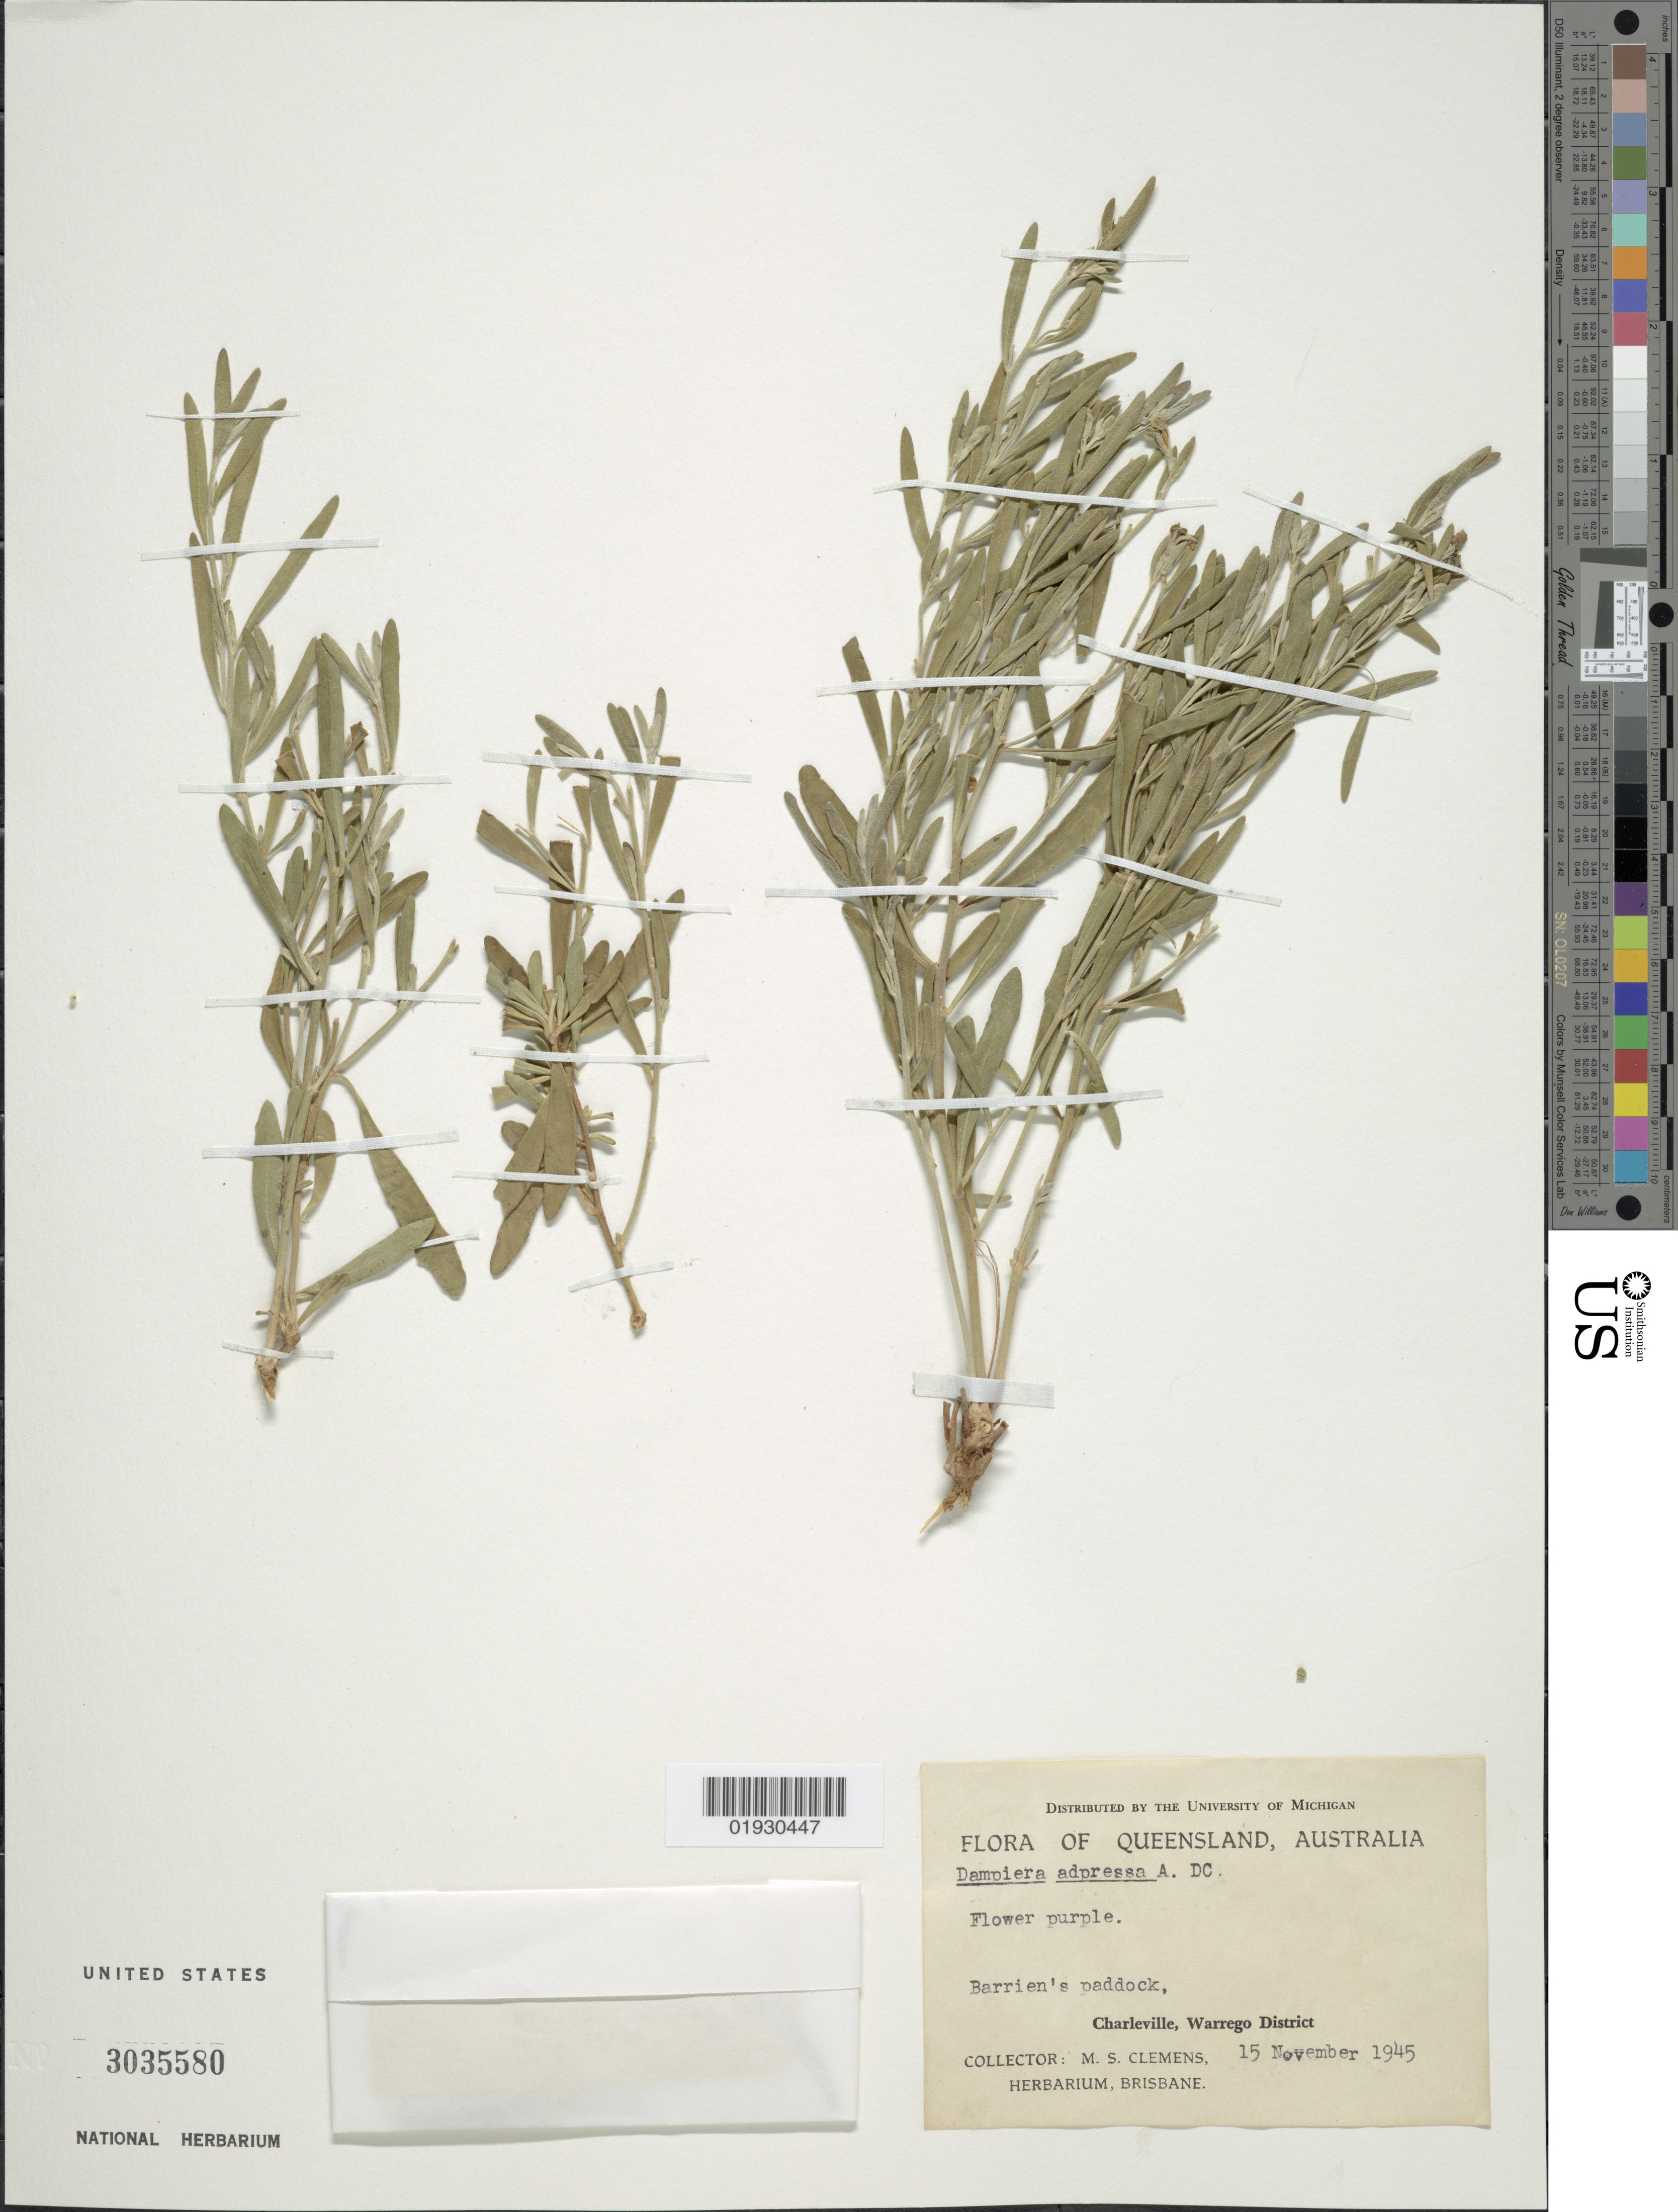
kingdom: Plantae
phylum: Tracheophyta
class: Magnoliopsida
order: Asterales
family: Goodeniaceae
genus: Dampiera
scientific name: Dampiera adpressa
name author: A. Cunn. ex DC.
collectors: M. S. Clemens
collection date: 1945-11-15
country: Australia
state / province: Queensland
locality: Barrien's paddock, Charleville, Warrego District.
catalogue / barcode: US 3035580